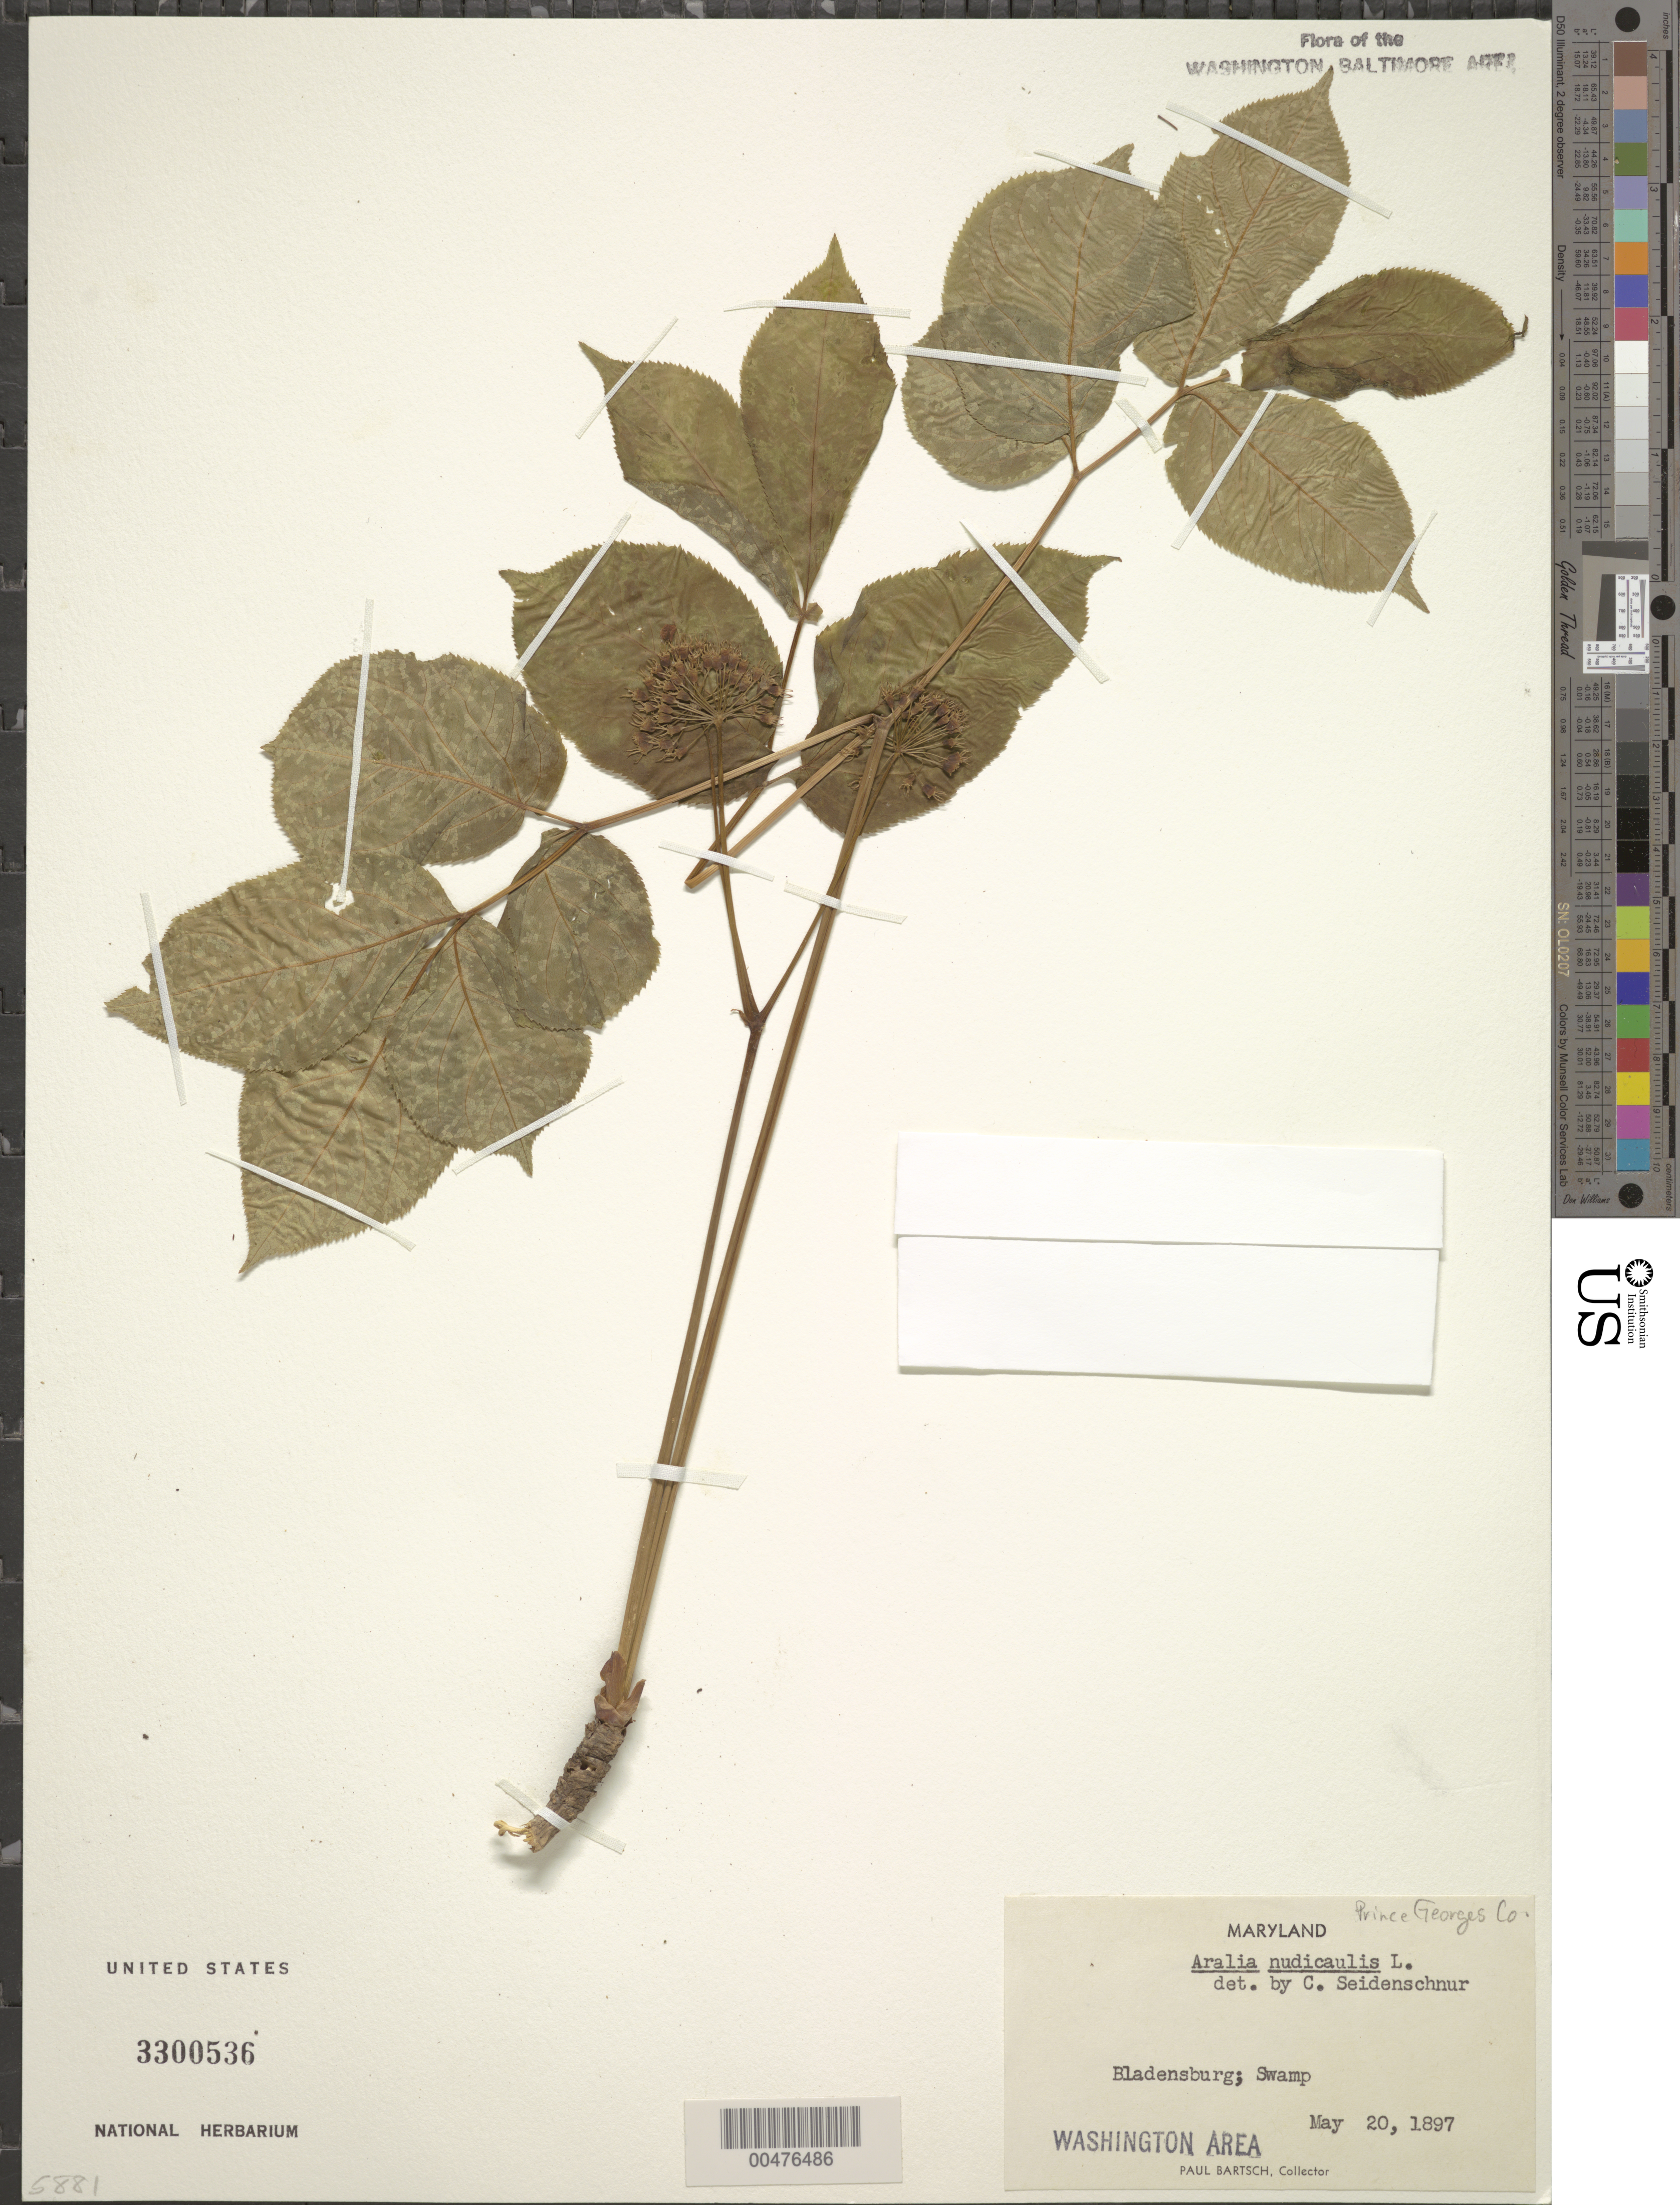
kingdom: Plantae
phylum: Tracheophyta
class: Magnoliopsida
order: Apiales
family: Araliaceae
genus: Aralia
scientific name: Aralia nudicaulis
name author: L.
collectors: P. Bartsch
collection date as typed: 20 May 1897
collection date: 1897-05-20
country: United States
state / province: Maryland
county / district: Prince George's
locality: Bladensburg Swamp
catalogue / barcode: US 3300536